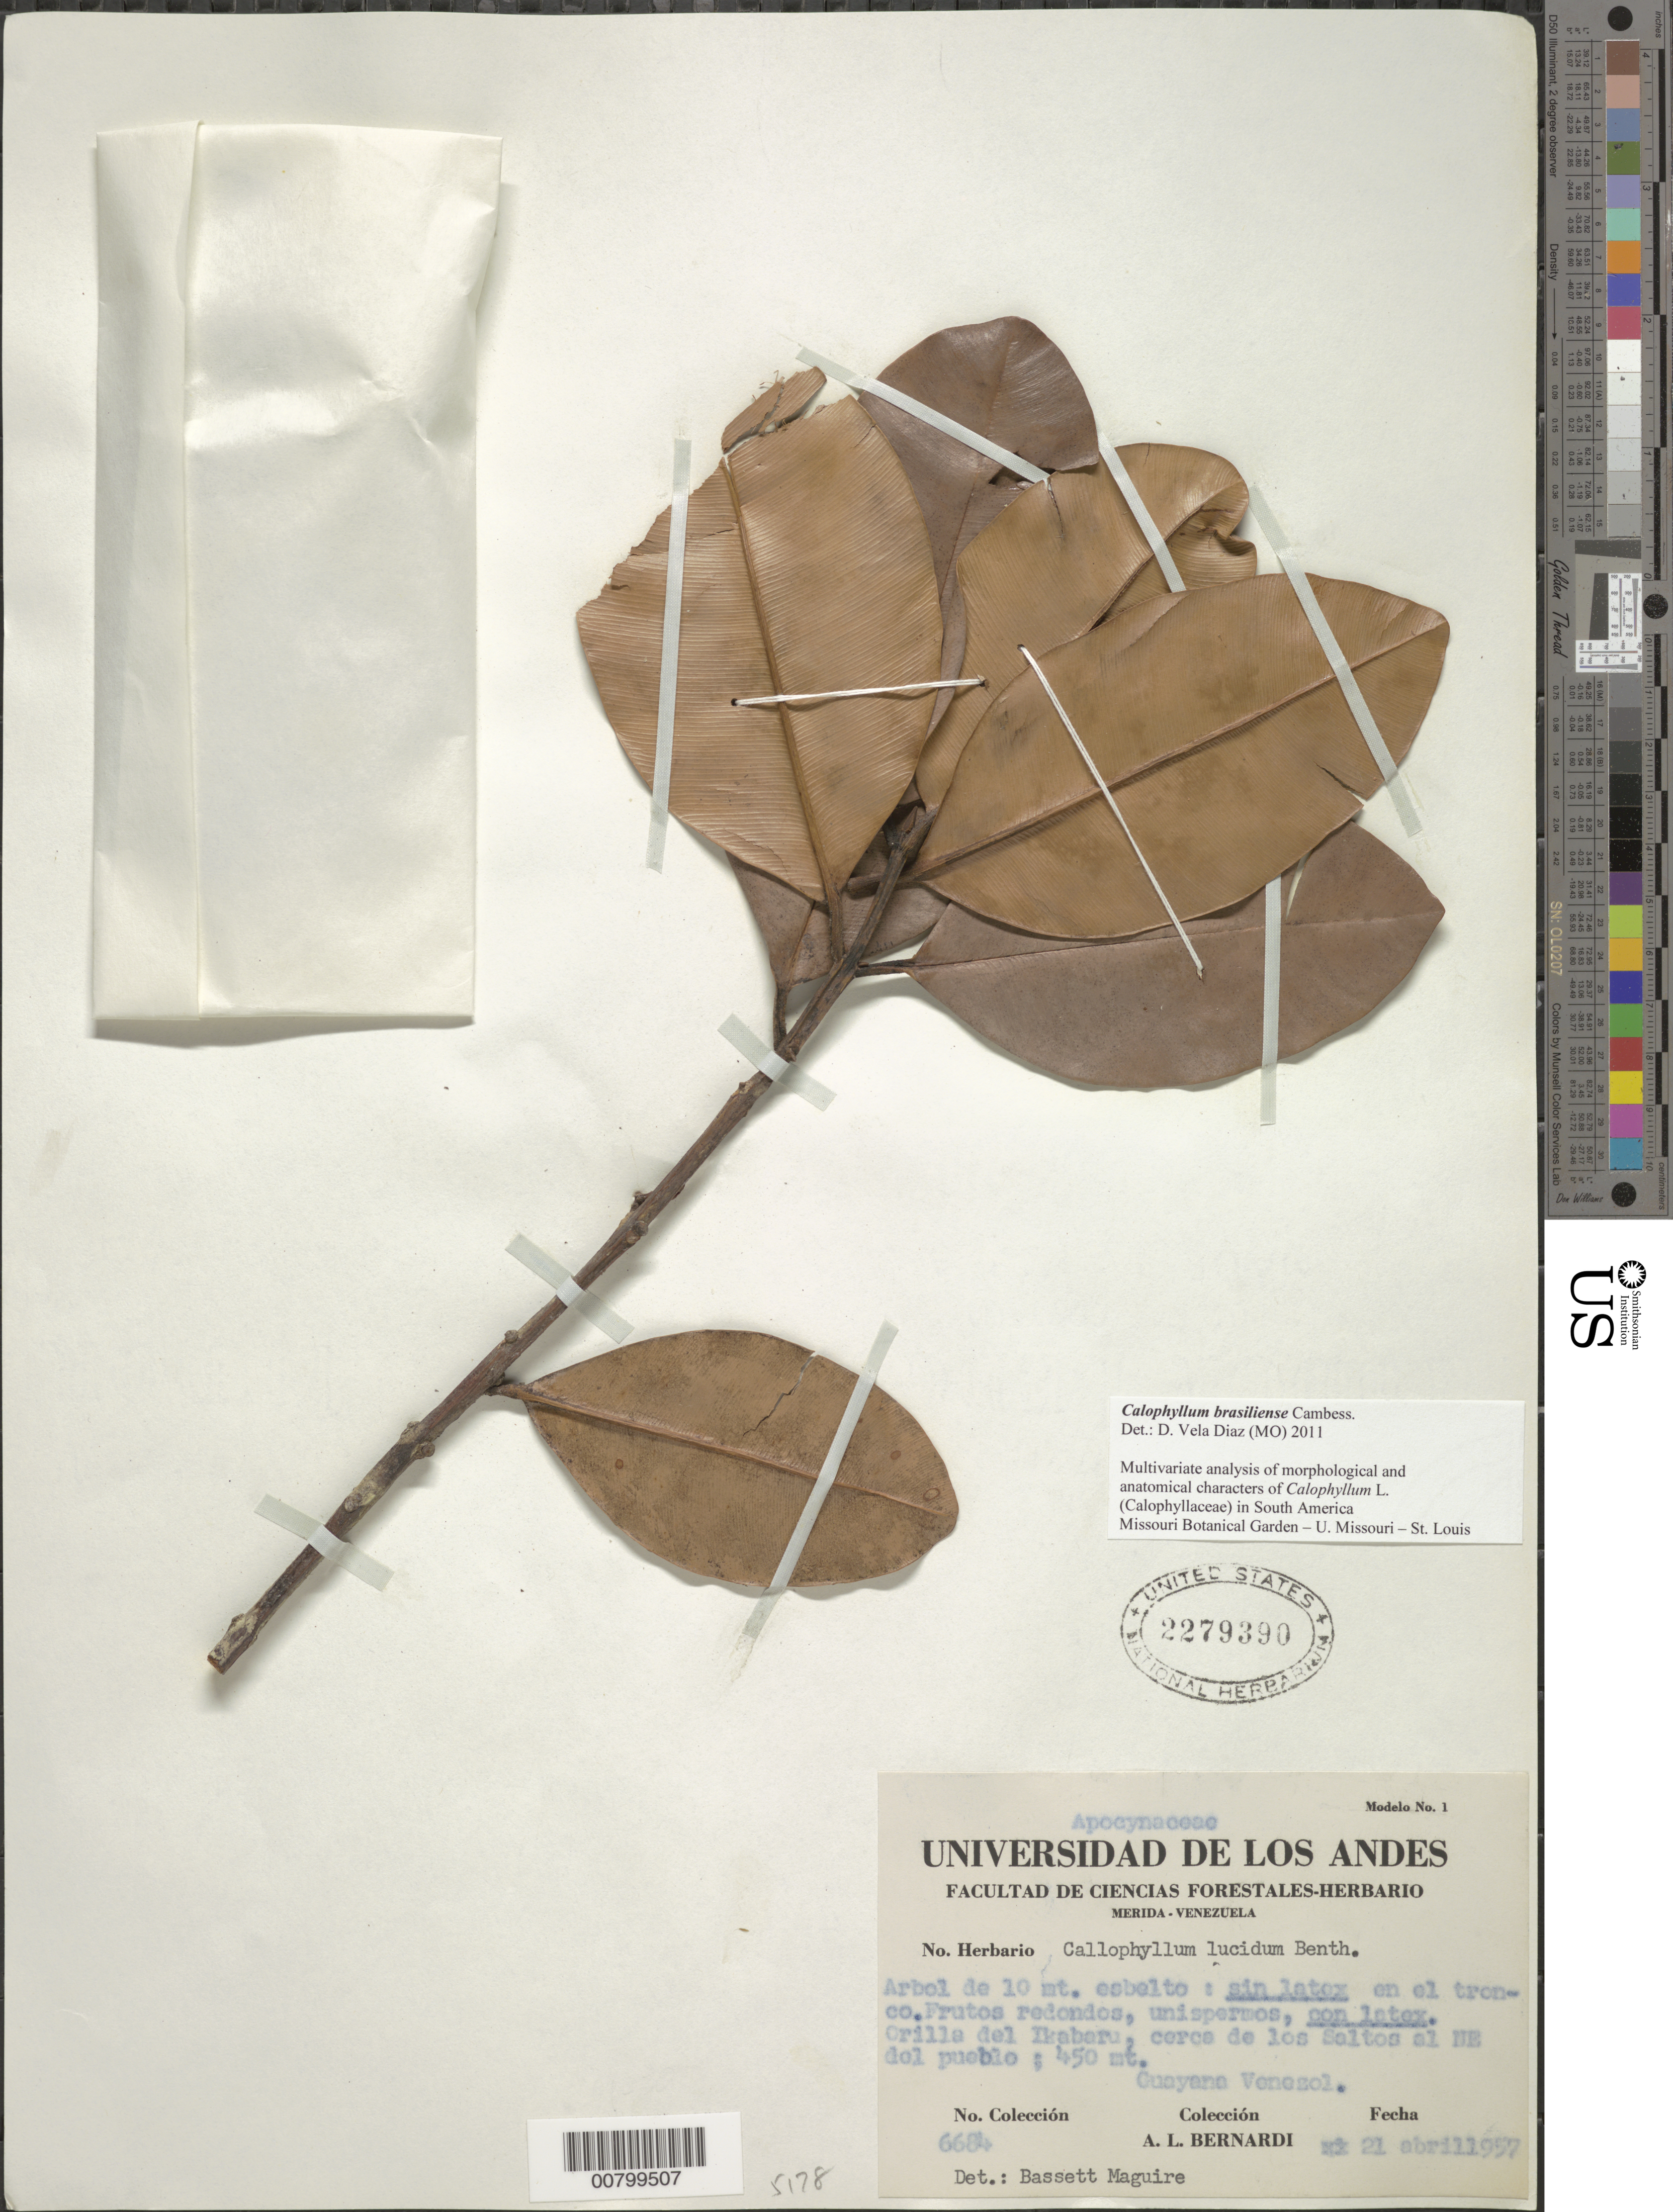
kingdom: Plantae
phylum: Tracheophyta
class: Magnoliopsida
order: Malpighiales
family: Calophyllaceae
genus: Calophyllum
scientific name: Calophyllum lucidum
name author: Benth.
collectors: A. L. Bernardi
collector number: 6684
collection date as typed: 21-Apr-57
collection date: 1957-04-21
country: Venezuela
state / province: Bolívar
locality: Icabarú, cerca de los Saltos al NE del purblo; Guayana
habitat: Orillas del rio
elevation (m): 450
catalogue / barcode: US 2279390